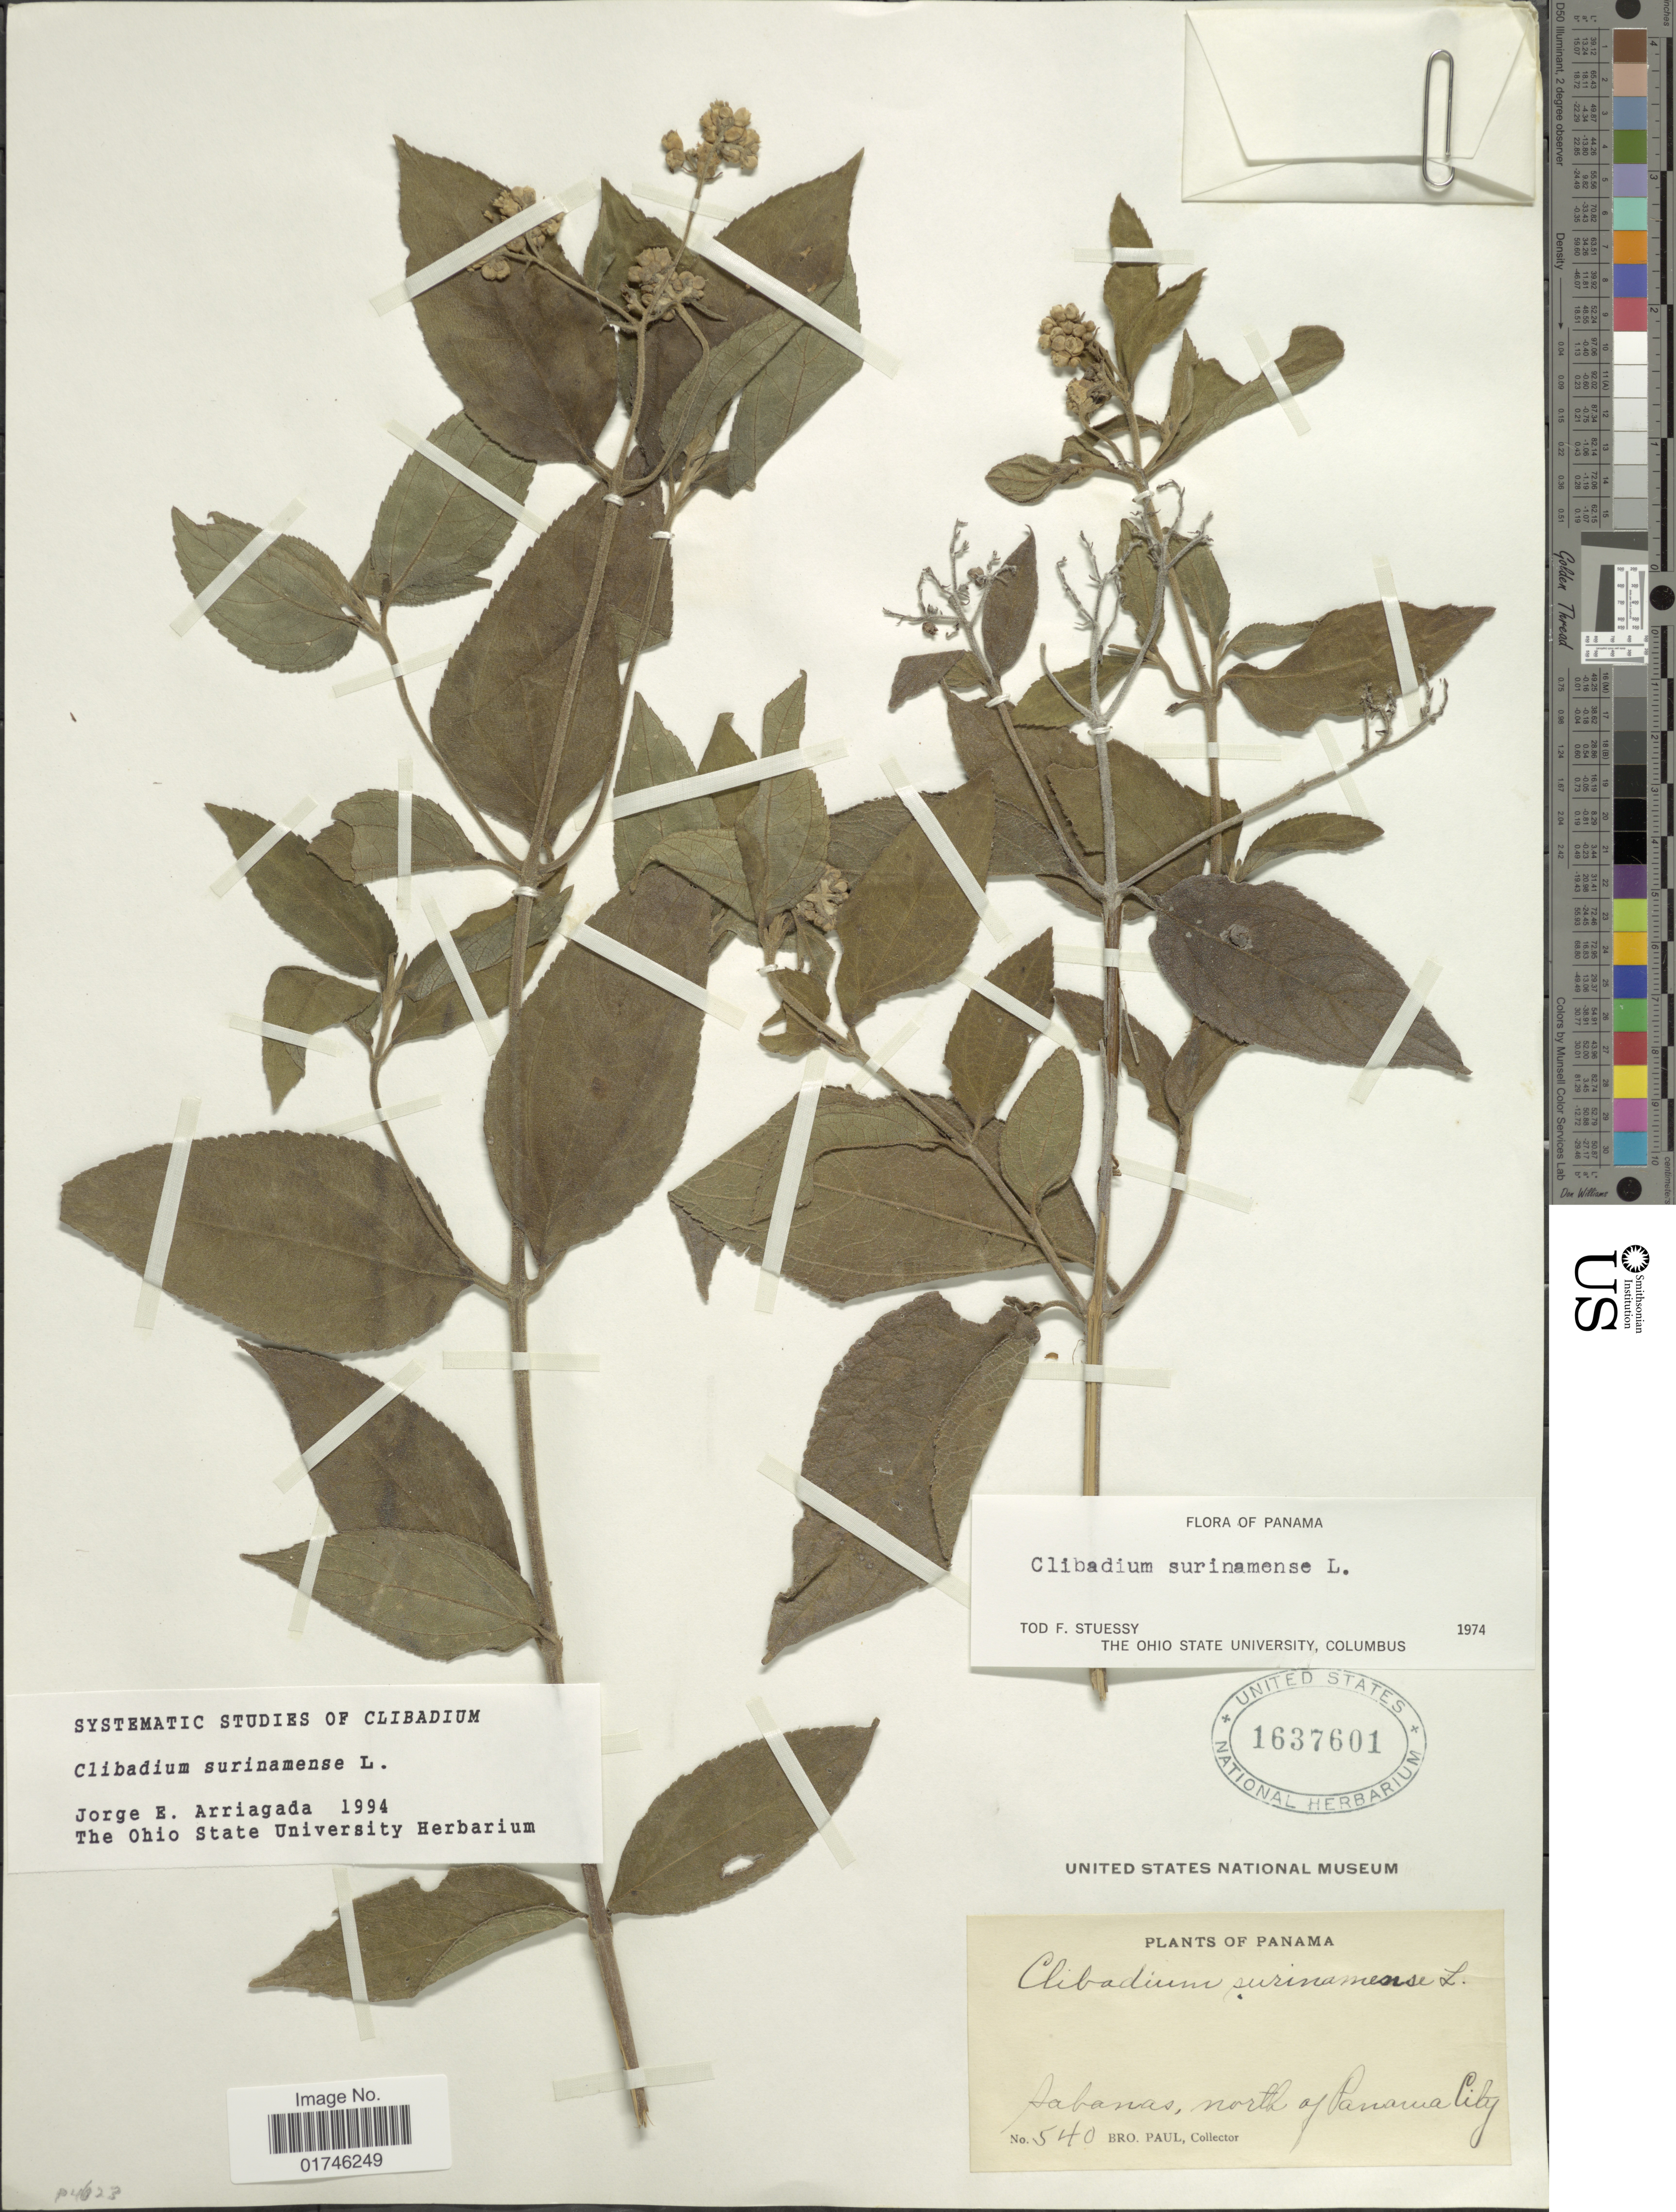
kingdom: Plantae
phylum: Tracheophyta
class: Magnoliopsida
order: Asterales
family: Asteraceae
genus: Clibadium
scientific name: Clibadium surinamense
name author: L.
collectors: B. Paul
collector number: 540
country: Panama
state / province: Panamá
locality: Sabanas, north of Panama City.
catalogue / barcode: US 1637601